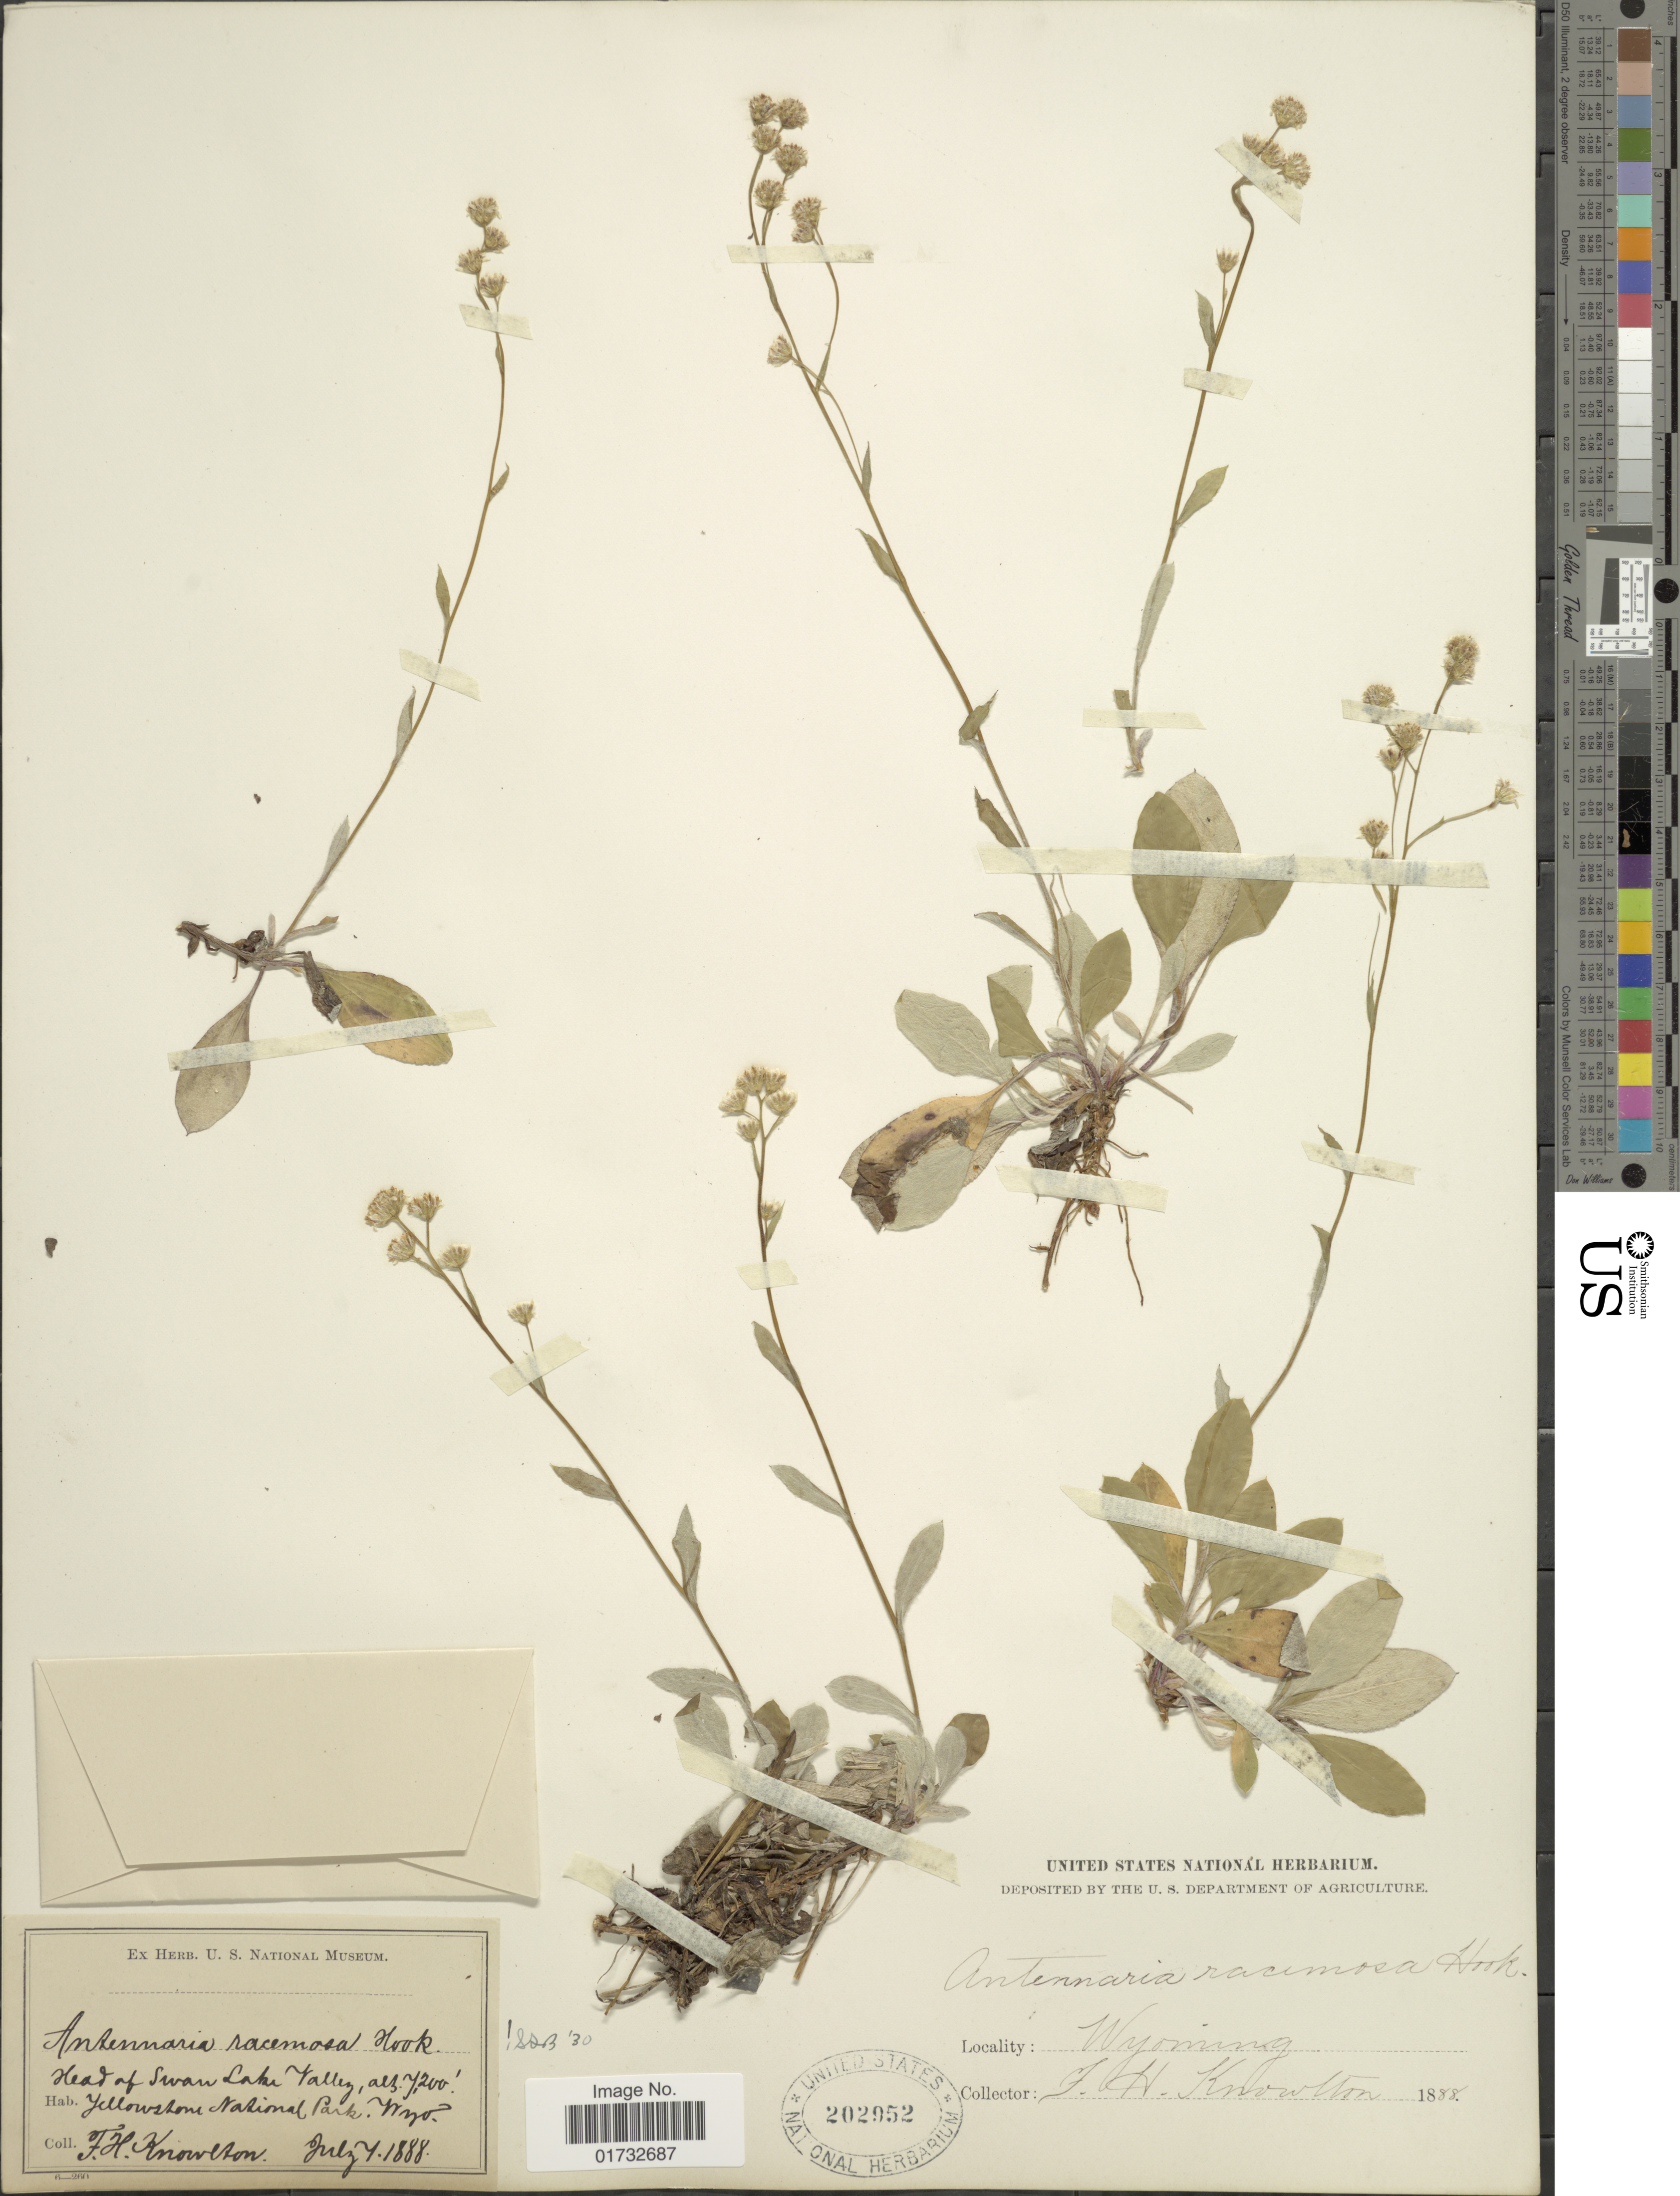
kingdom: Plantae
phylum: Tracheophyta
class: Magnoliopsida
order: Asterales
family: Asteraceae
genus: Antennaria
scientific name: Antennaria racemosa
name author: Hook.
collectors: F. H. Knowlton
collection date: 1888-07-01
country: United States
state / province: Wyoming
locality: Head of Swan Lake Valley. Yellowstone National Park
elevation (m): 2195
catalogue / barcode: US 202952